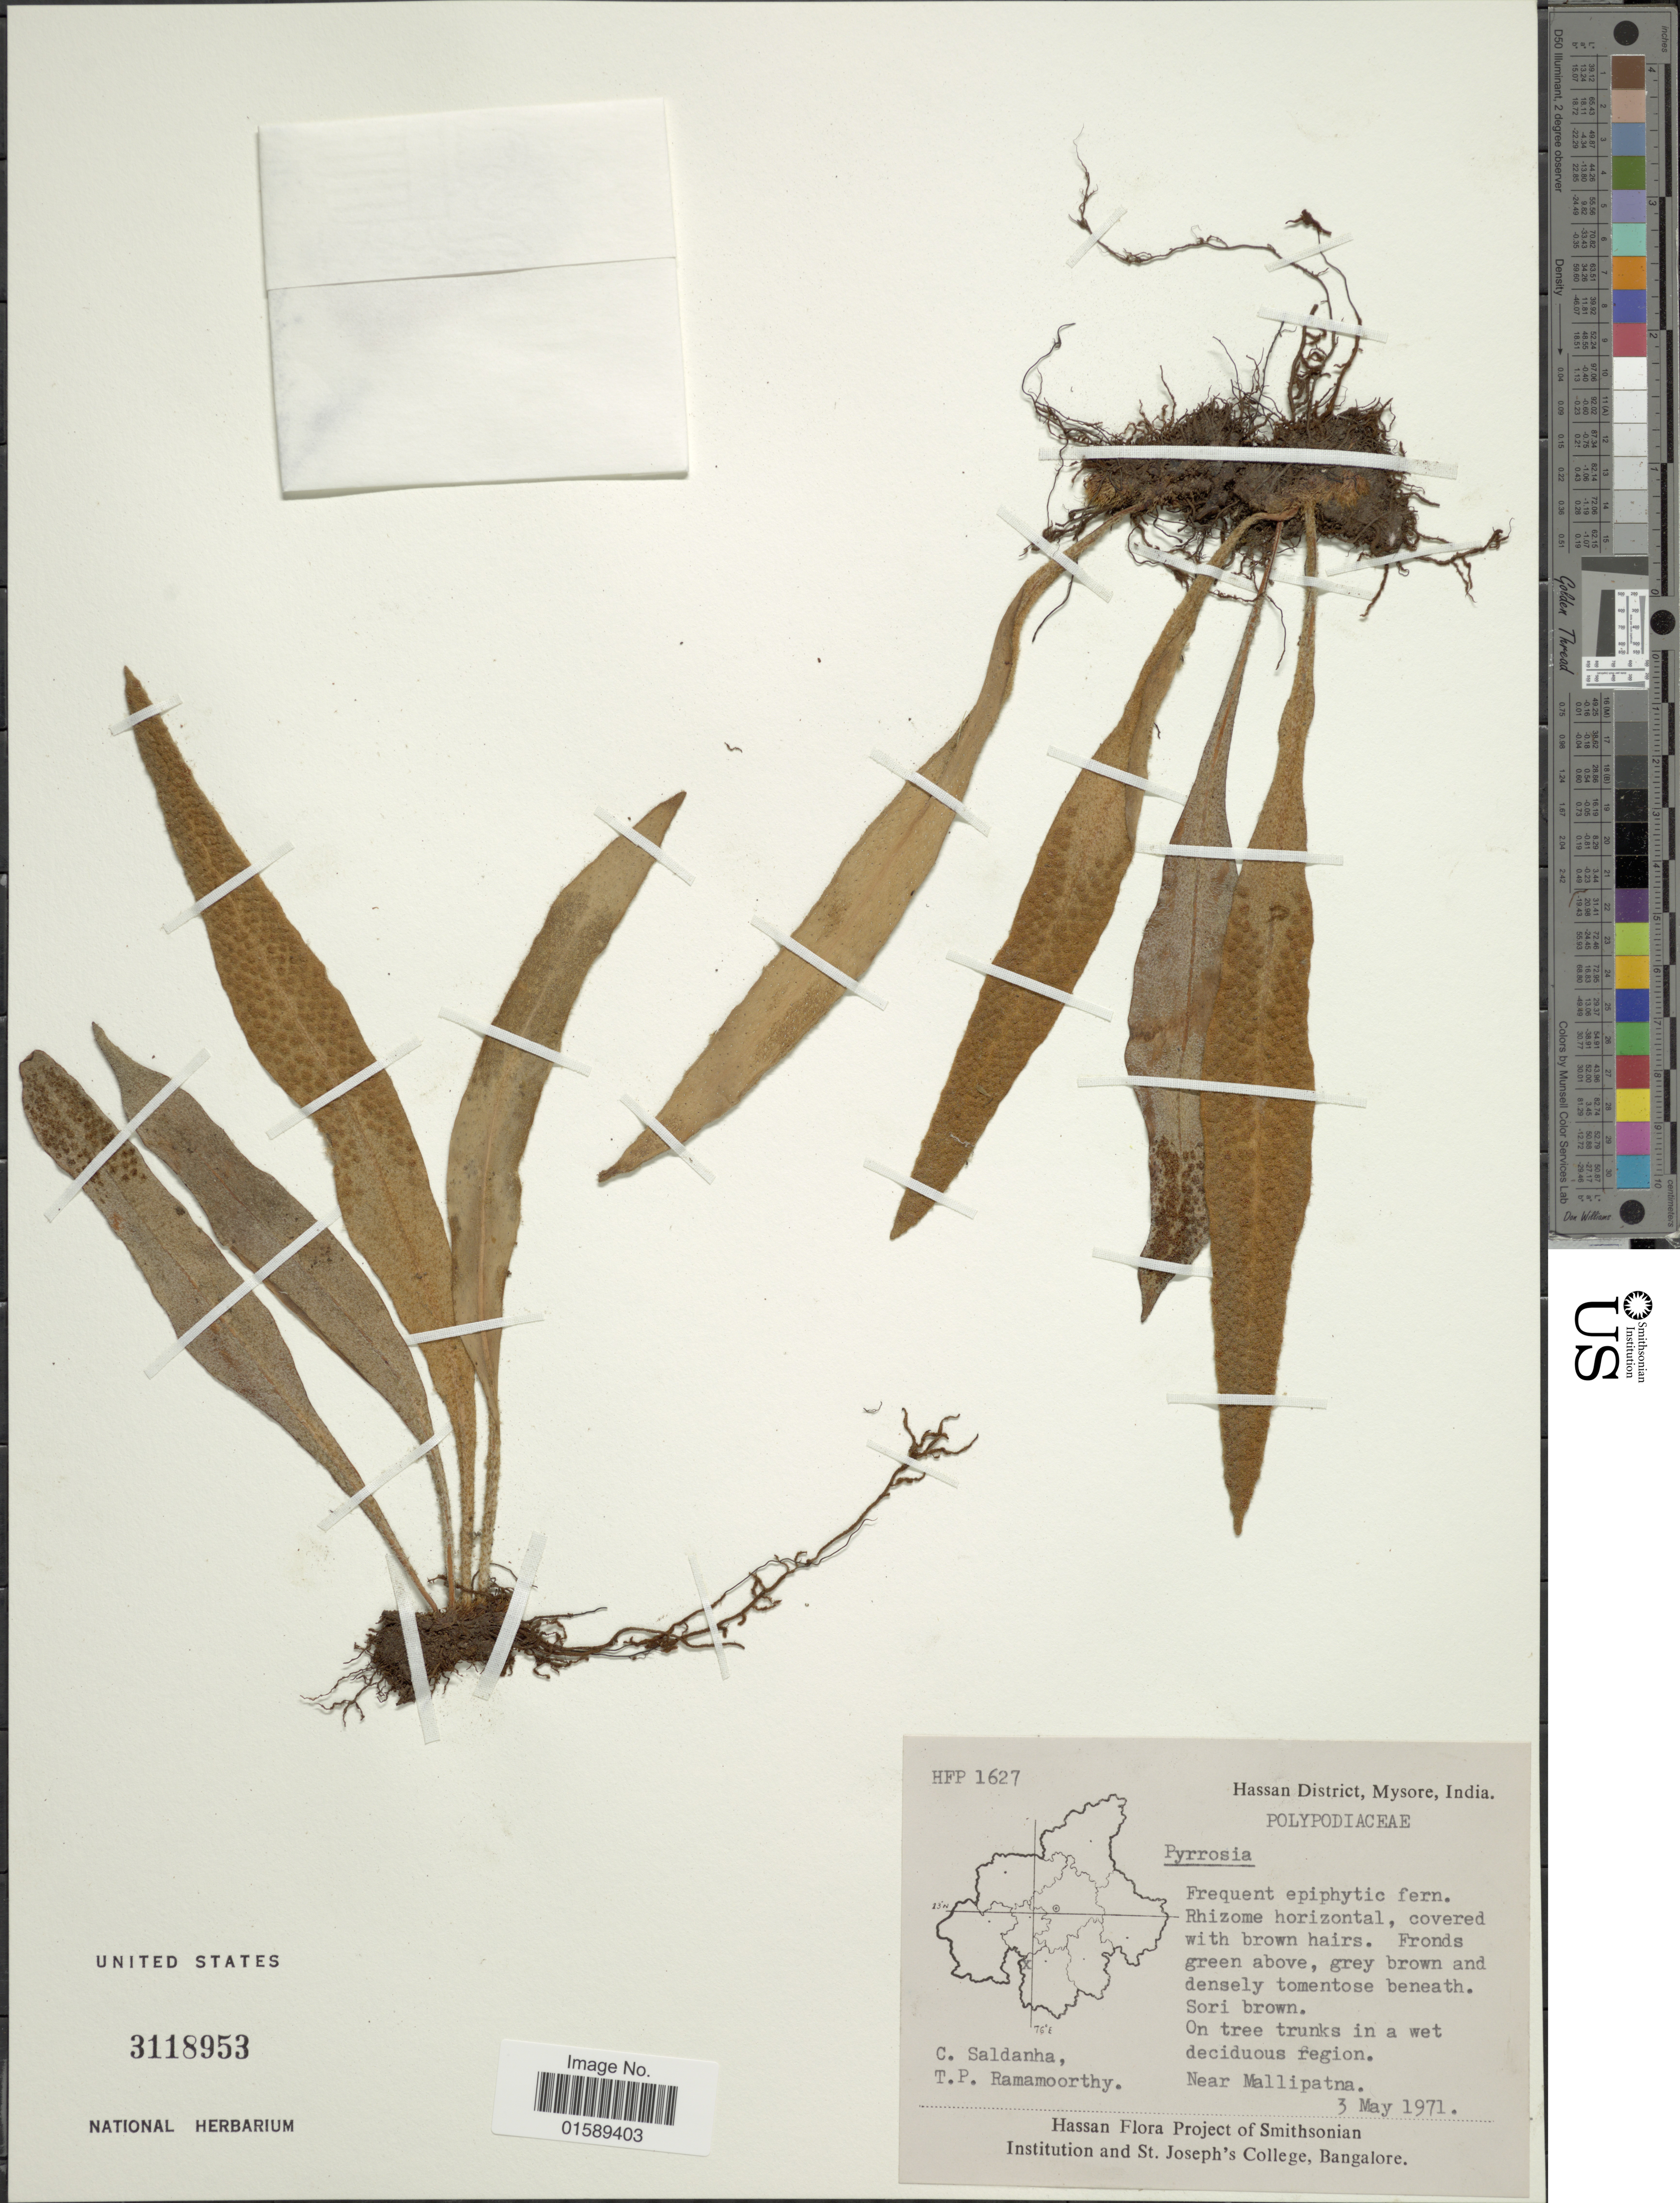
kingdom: Plantae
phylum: Tracheophyta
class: Polypodiopsida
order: Polypodiales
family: Polypodiaceae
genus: Pyrrosia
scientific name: Pyrrosia sp.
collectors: C. Saldanha & T. P. Ramamoorthy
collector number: HFP1627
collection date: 1971-05-03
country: India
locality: Hassan District, Mysore, India. Near Mallipatna.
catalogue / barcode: US 3118953